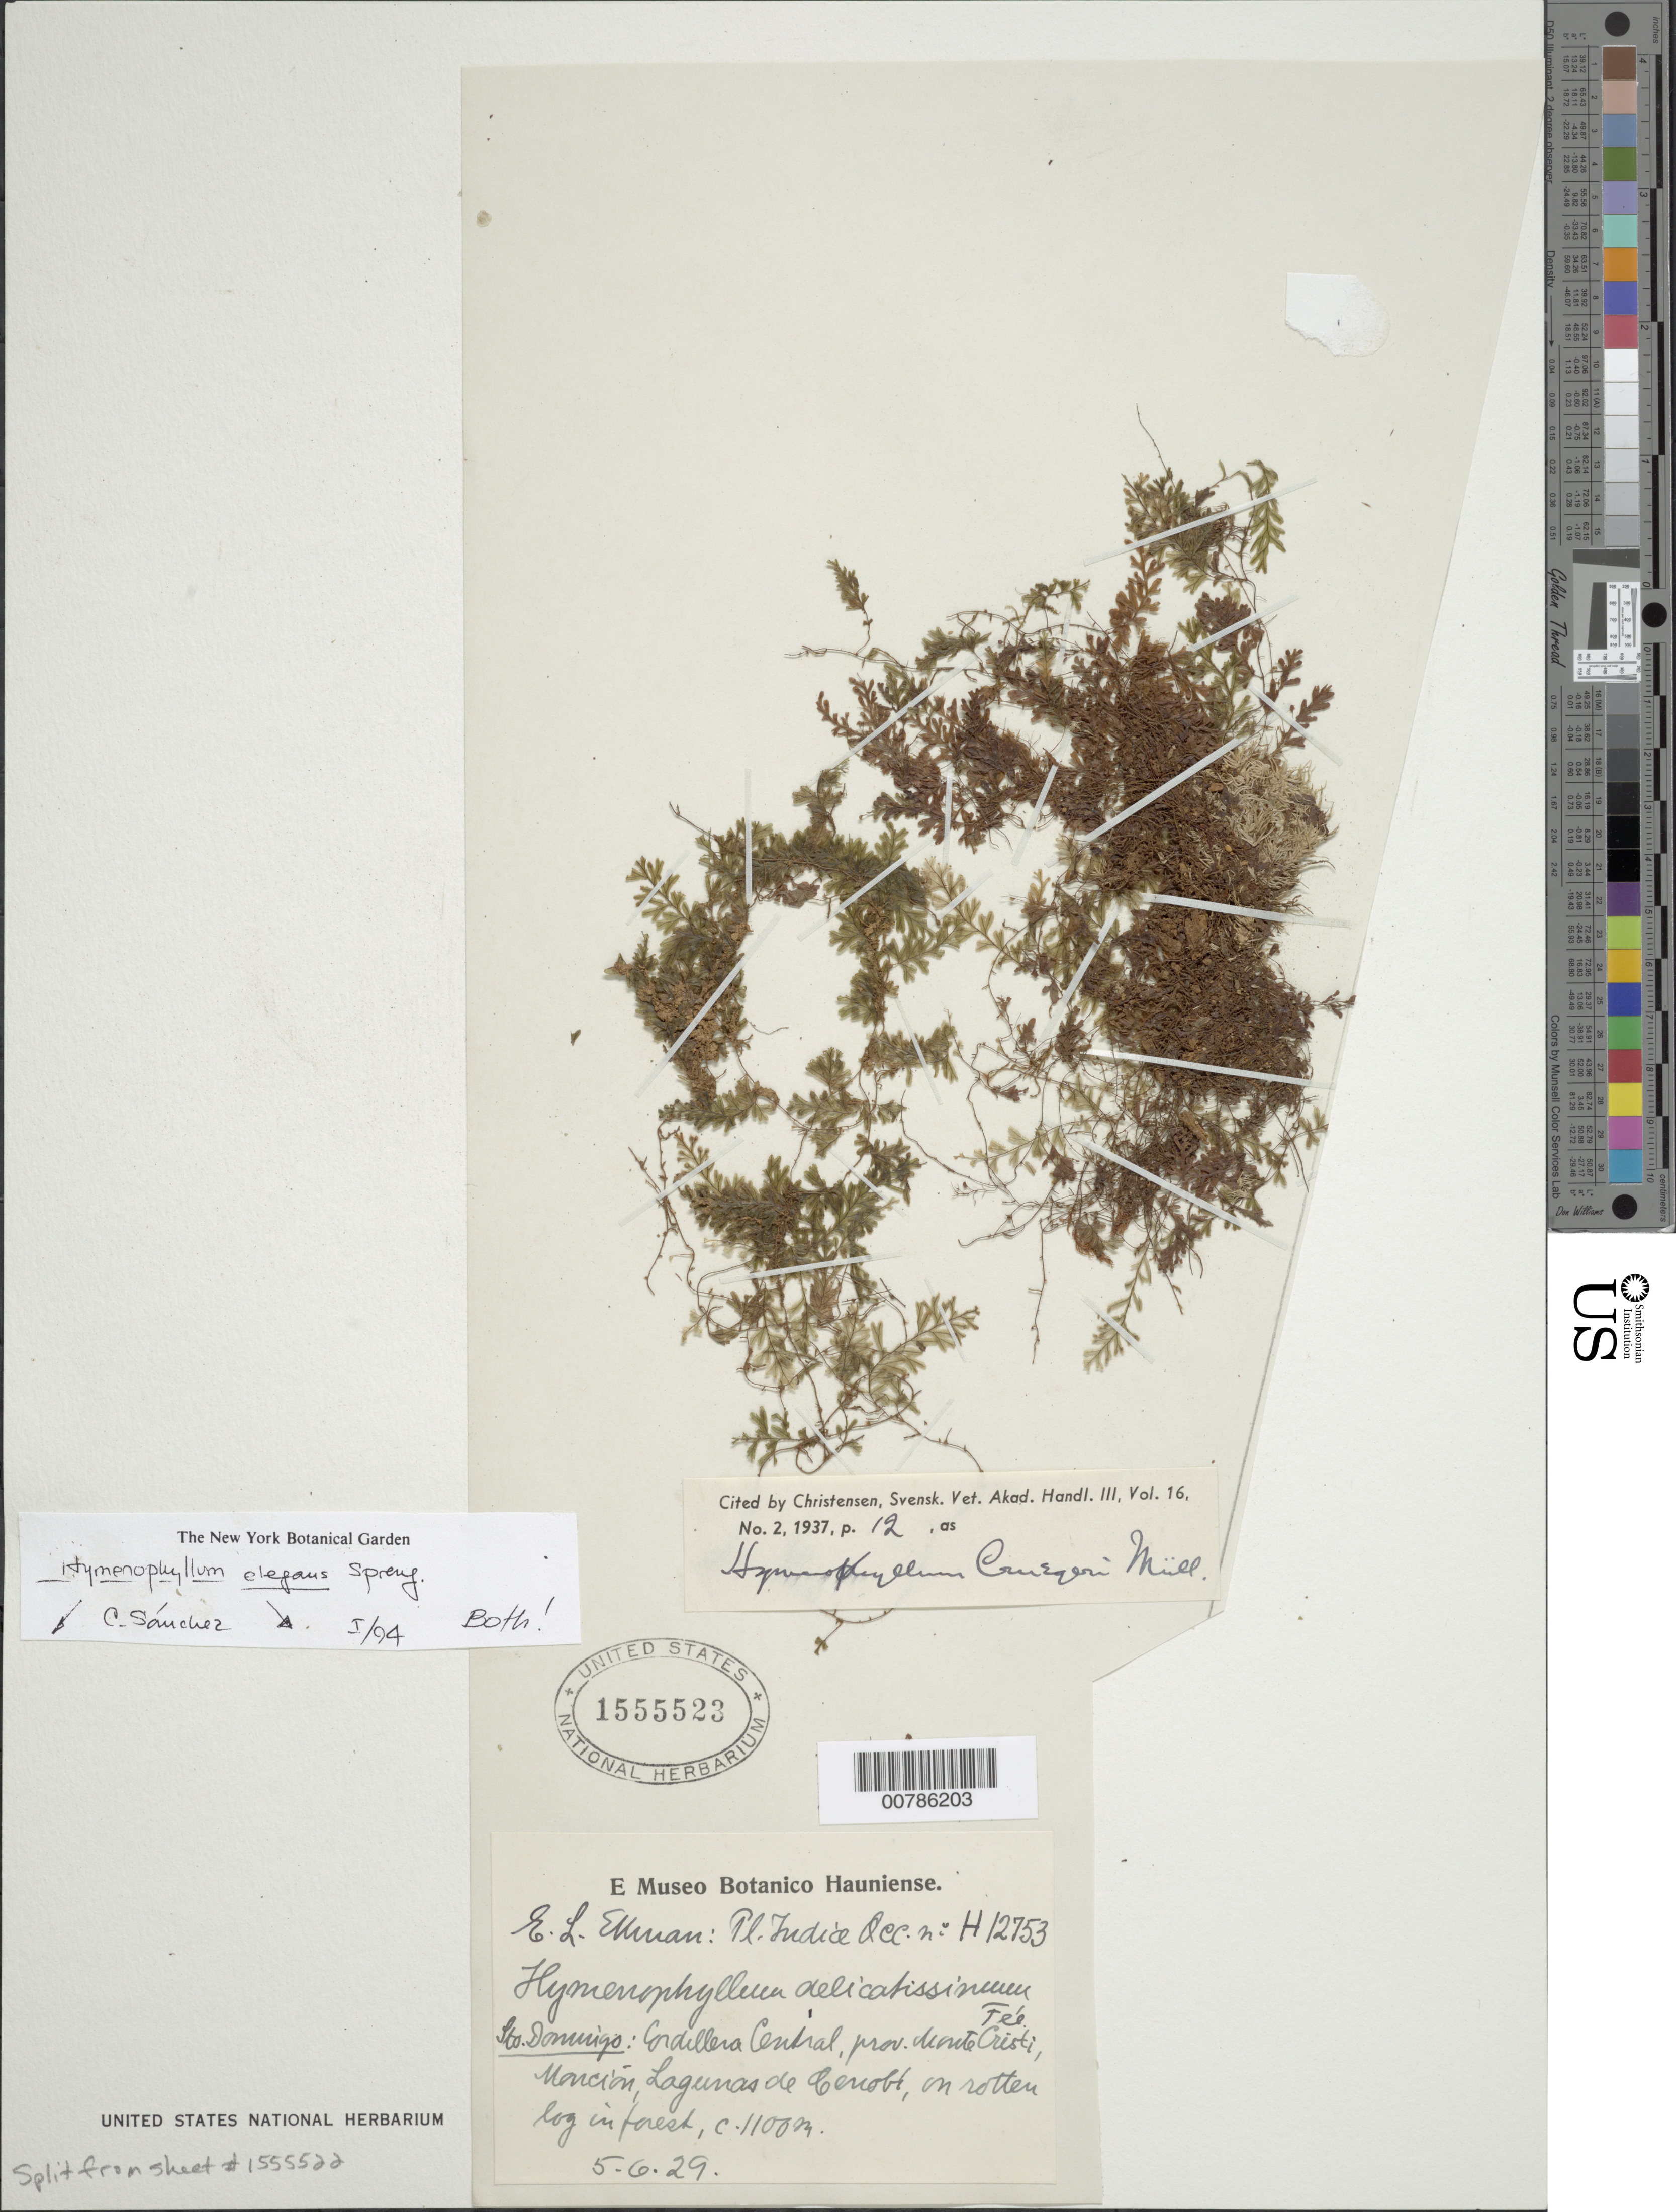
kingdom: Plantae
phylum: Tracheophyta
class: Polypodiopsida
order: Hymenophyllales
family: Hymenophyllaceae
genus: Hymenophyllum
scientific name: Hymenophyllum elegans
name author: Spreng.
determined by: Sánchez, C. A.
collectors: E. L. Ekman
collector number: H 12753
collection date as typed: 05 Jun 1929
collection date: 1929-06-05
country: Dominican Republic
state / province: Monte Cristi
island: Hispaniola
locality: Cordillera Central, Manción, Lagunas de Cenobi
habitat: In forest, on rotten log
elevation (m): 1100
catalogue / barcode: US 1555523